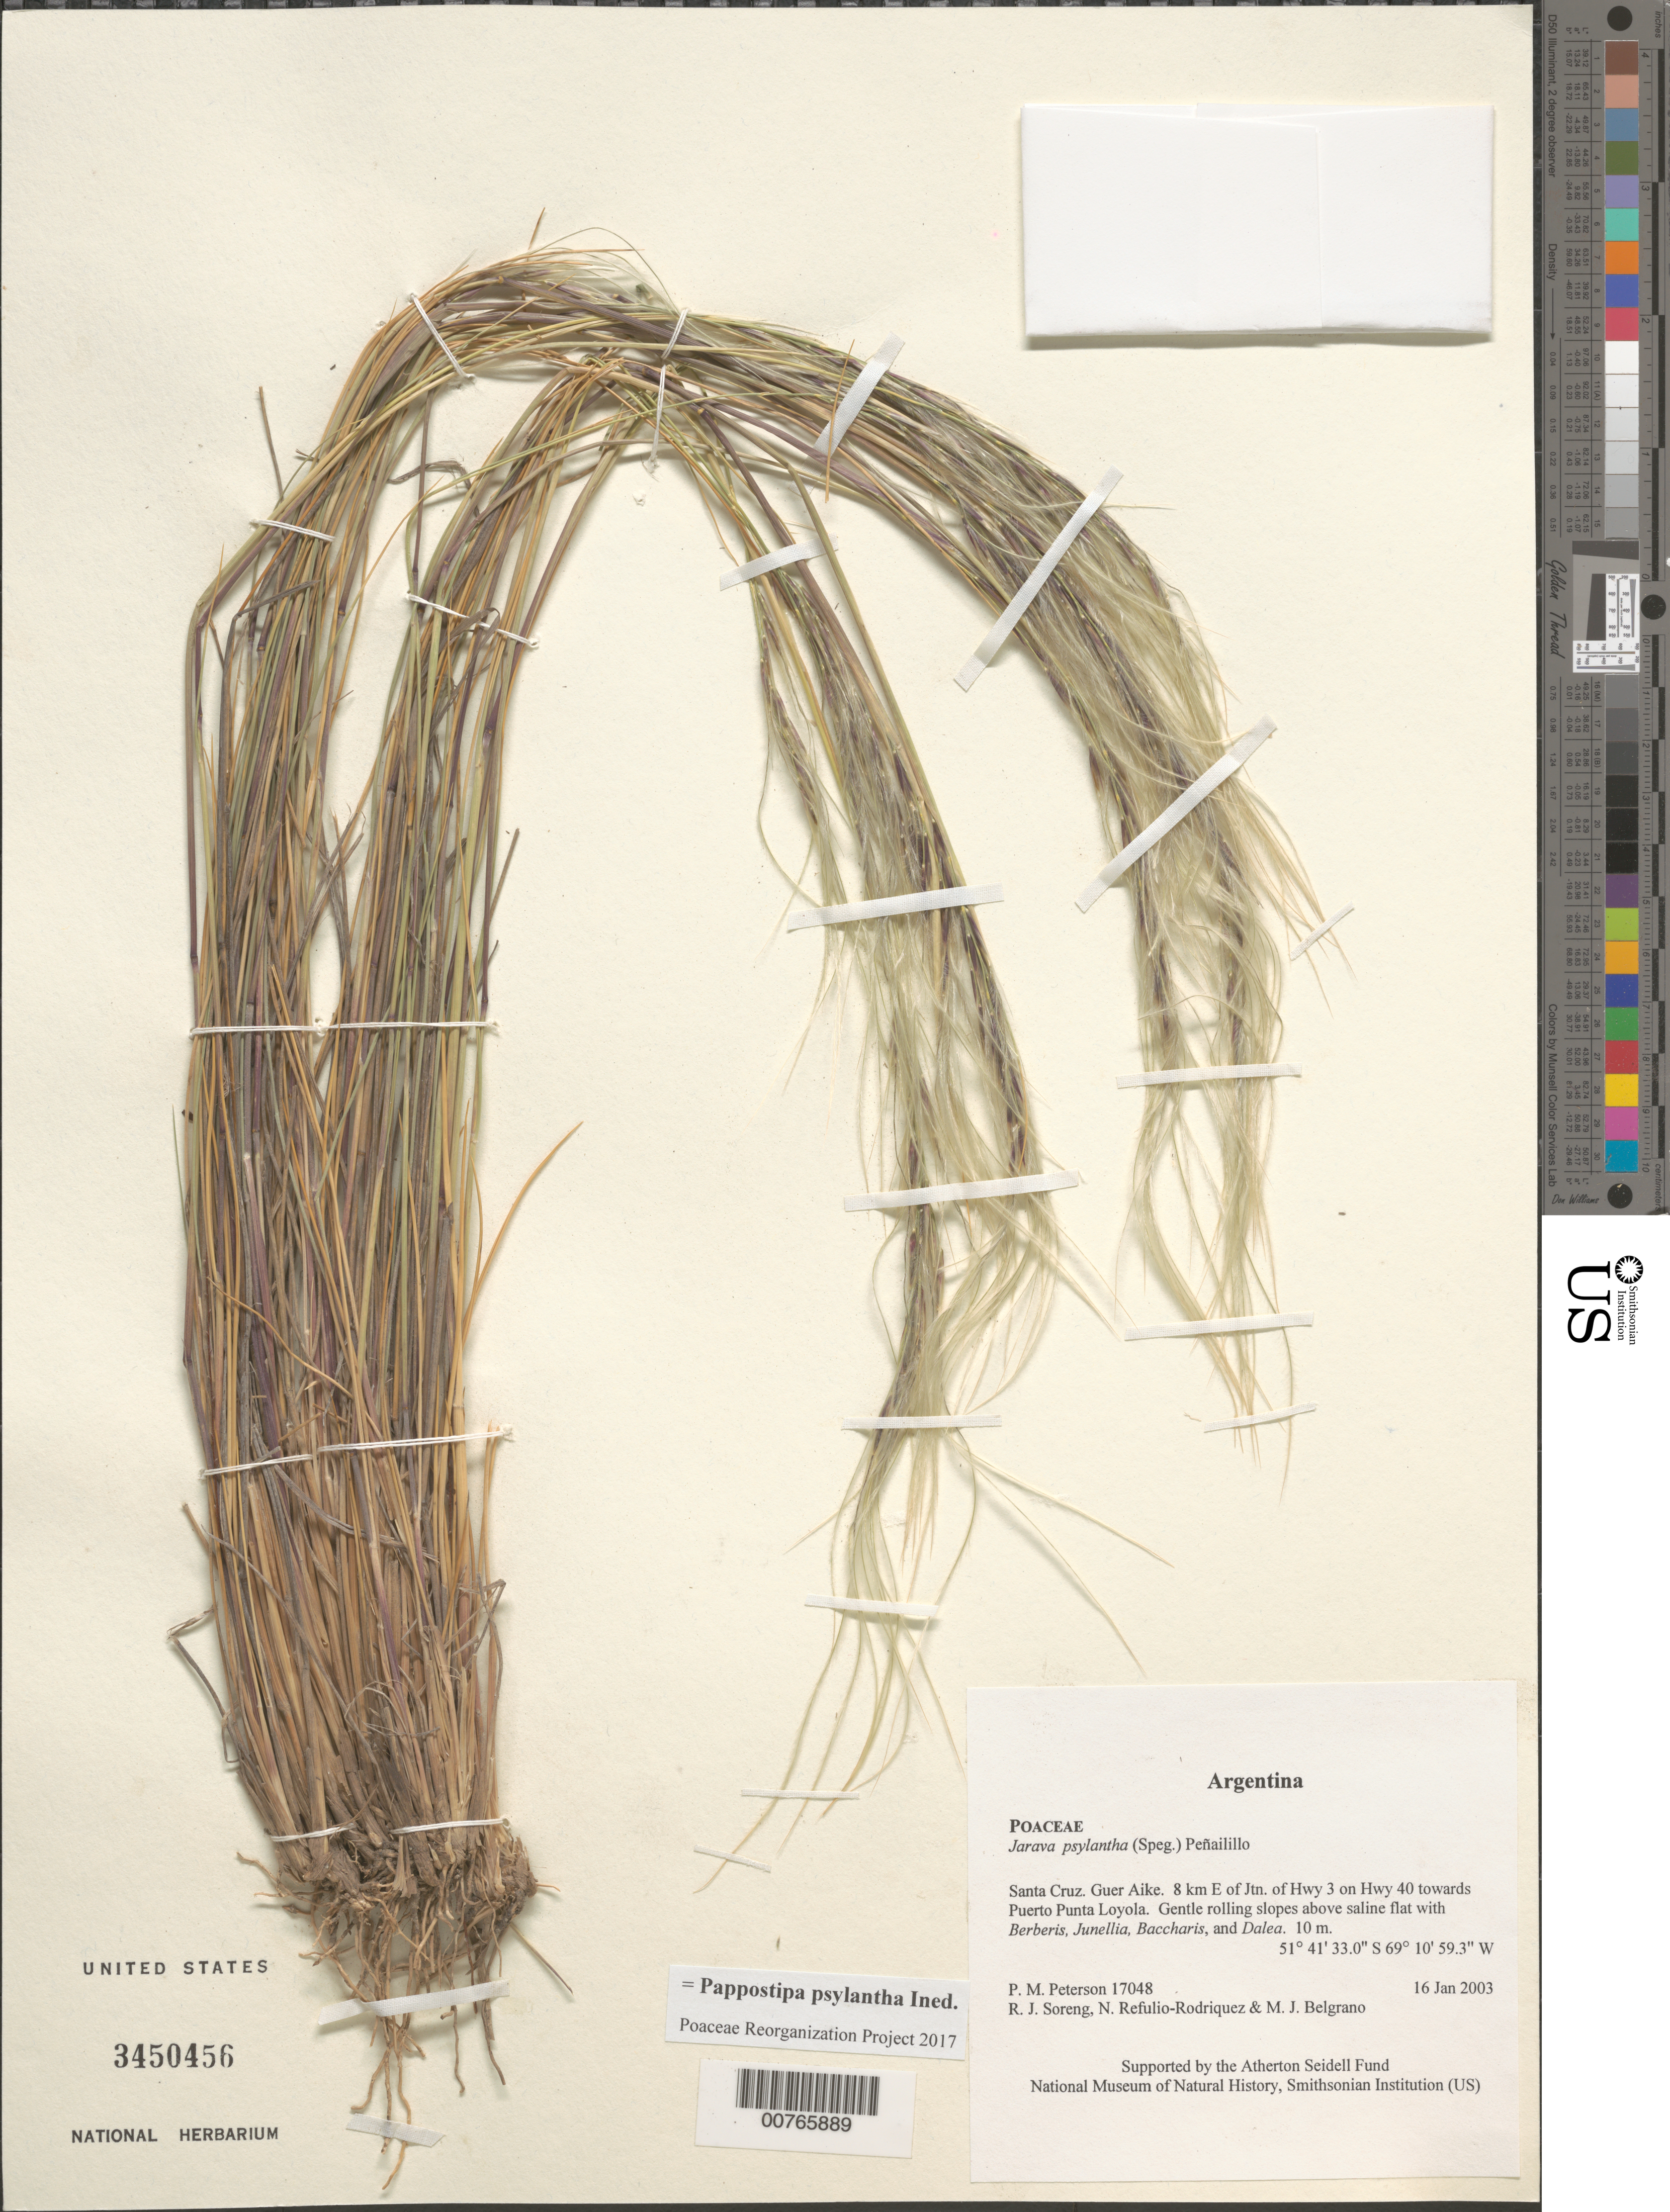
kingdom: Plantae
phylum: Tracheophyta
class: Liliopsida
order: Poales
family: Poaceae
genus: Pappostipa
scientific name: Pappostipa psylantha ined.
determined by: Poaceae Reorganization Project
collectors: P. M. Peterson, R. J. Soreng, N. Refulio-Rodríguez & M. Belgrano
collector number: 17048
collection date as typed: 16 Jan 2003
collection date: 2003-01-16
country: Argentina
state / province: Santa Cruz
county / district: Guer Aike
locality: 8 km E of Jtn. of Hwy 3 on Hwy 40 towards Puerto Punta Loyola. Gentle rolling slopes above saline flat with Berberis, Junellia, Baccharis, and Dalea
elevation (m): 10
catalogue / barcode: US 3450456